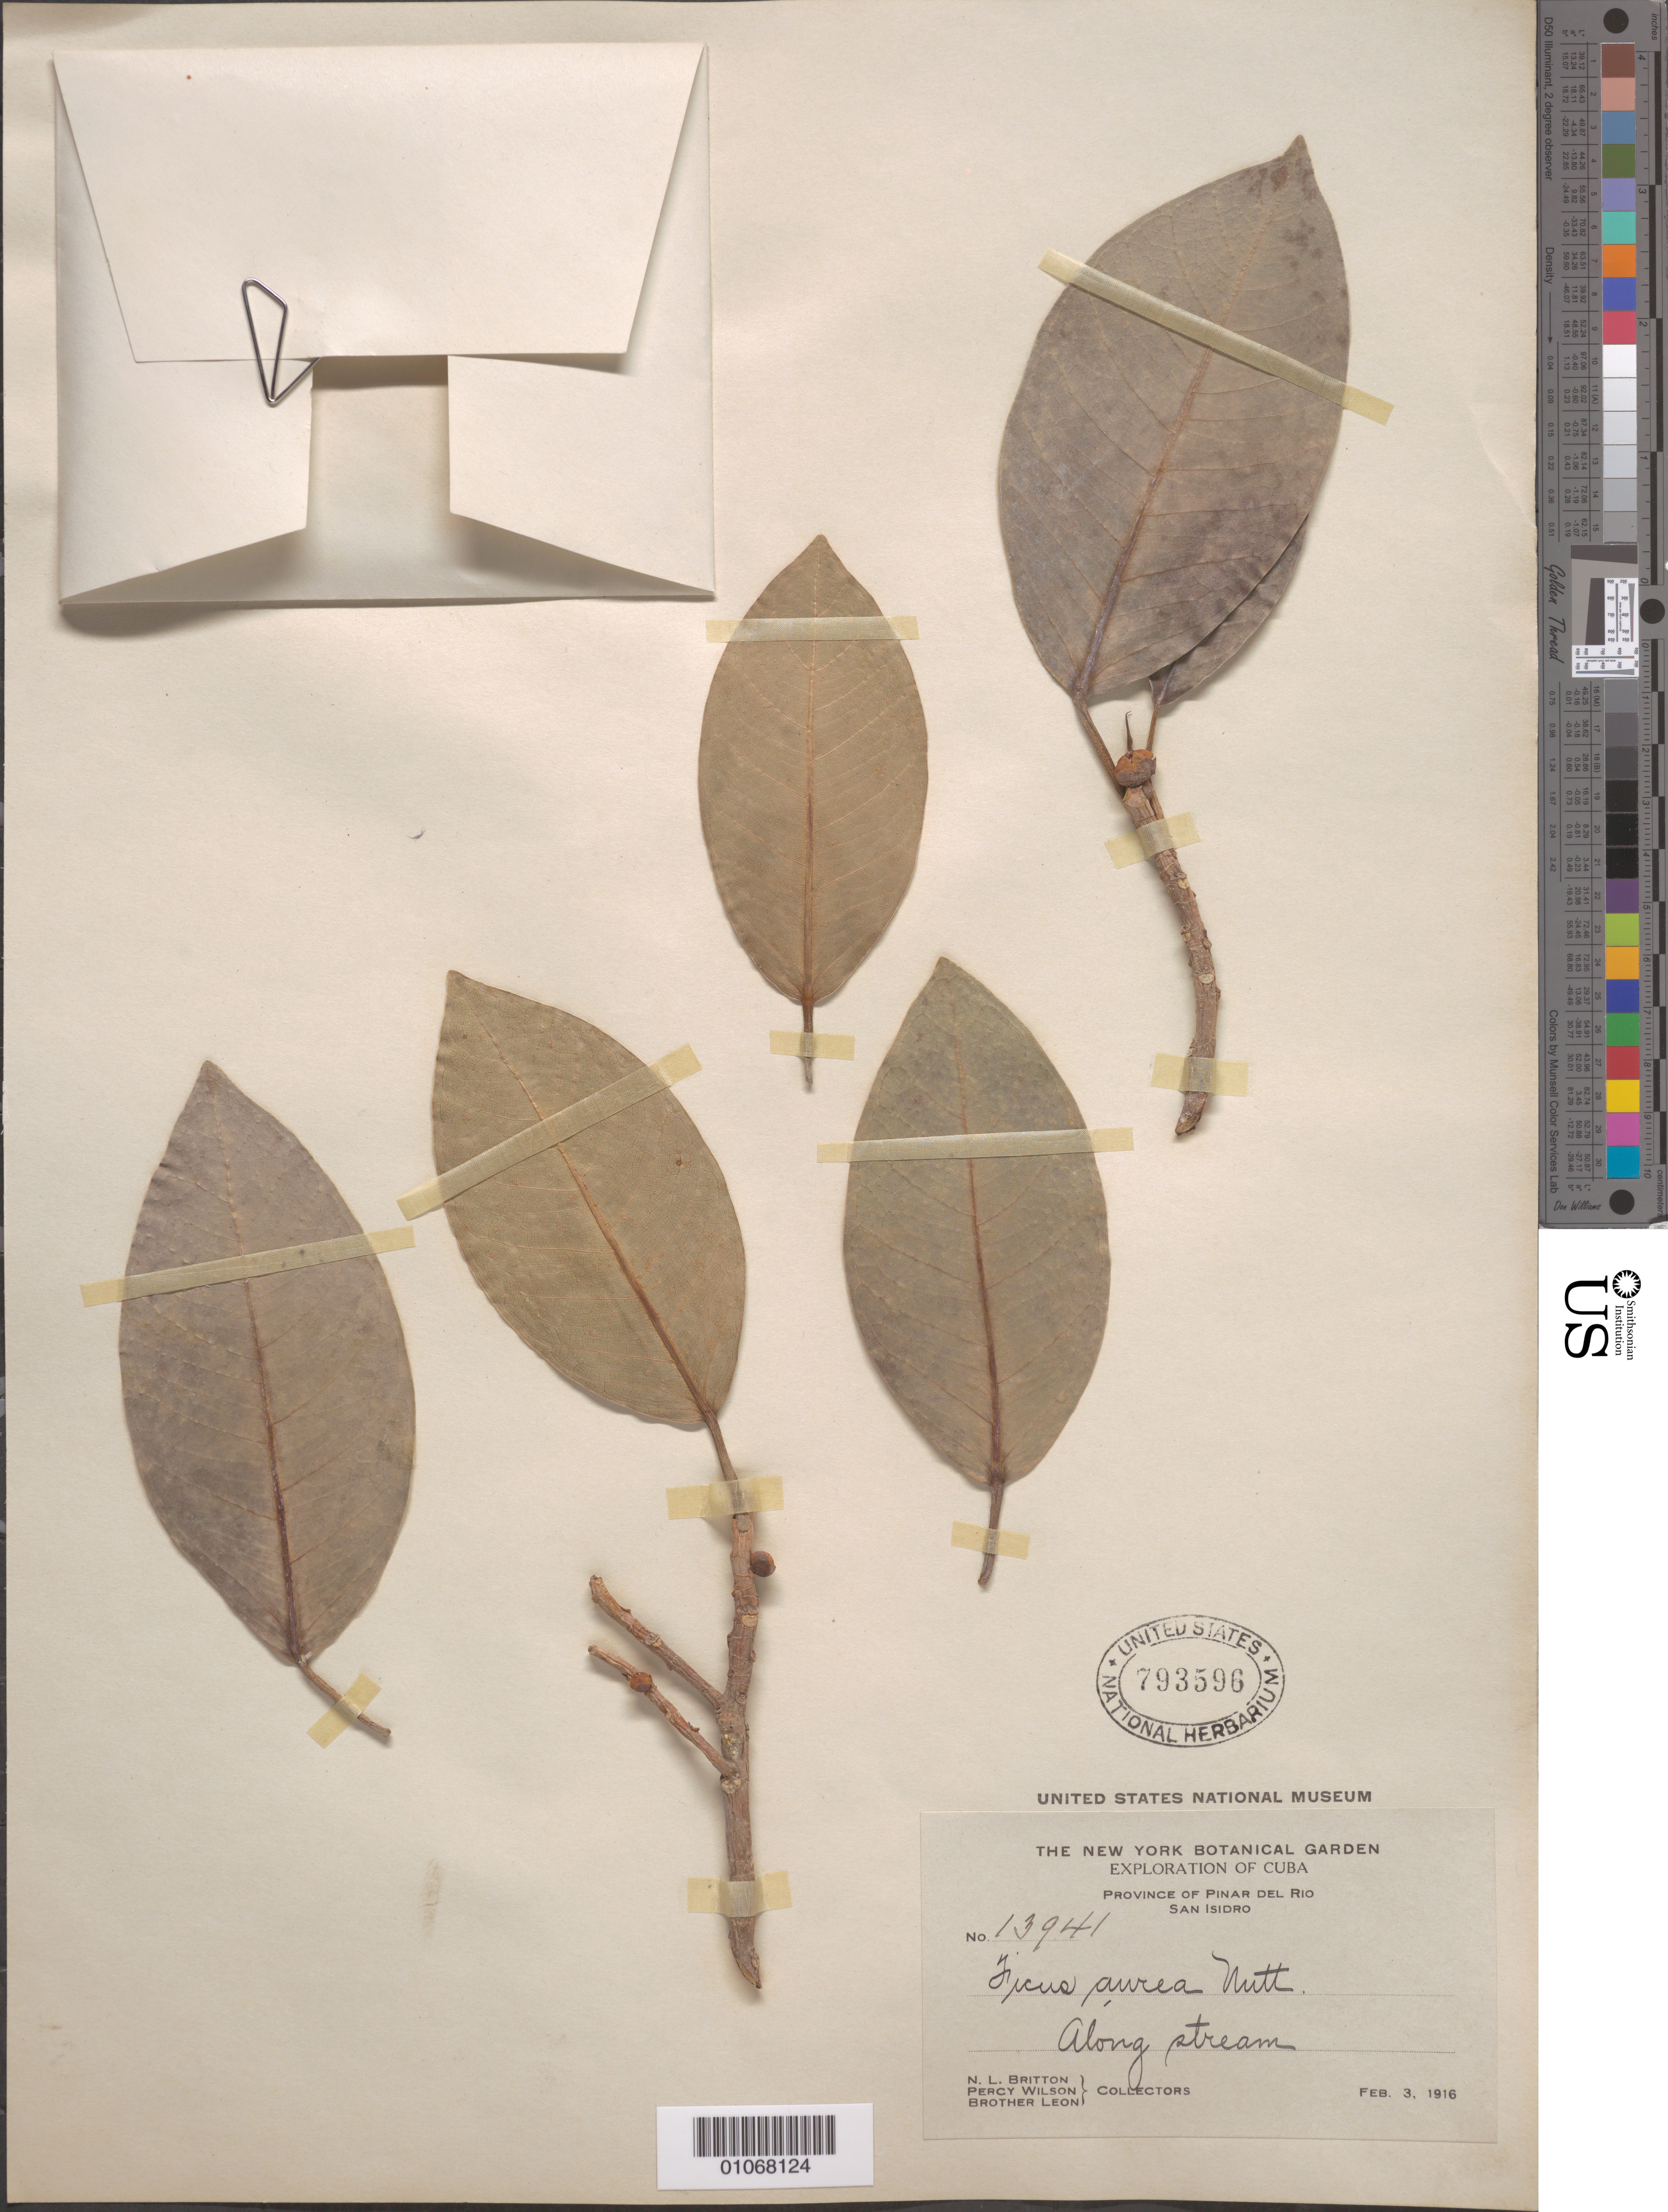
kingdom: Plantae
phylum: Tracheophyta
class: Magnoliopsida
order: Rosales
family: Moraceae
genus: Ficus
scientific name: Ficus aurea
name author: Nutt.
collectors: N. Britton, P. Wilson & Bro. León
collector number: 13941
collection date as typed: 03 Feb 1916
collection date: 1916-02-03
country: Cuba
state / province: Pinar del Rio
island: Cuba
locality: San Isidro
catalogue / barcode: US 793596